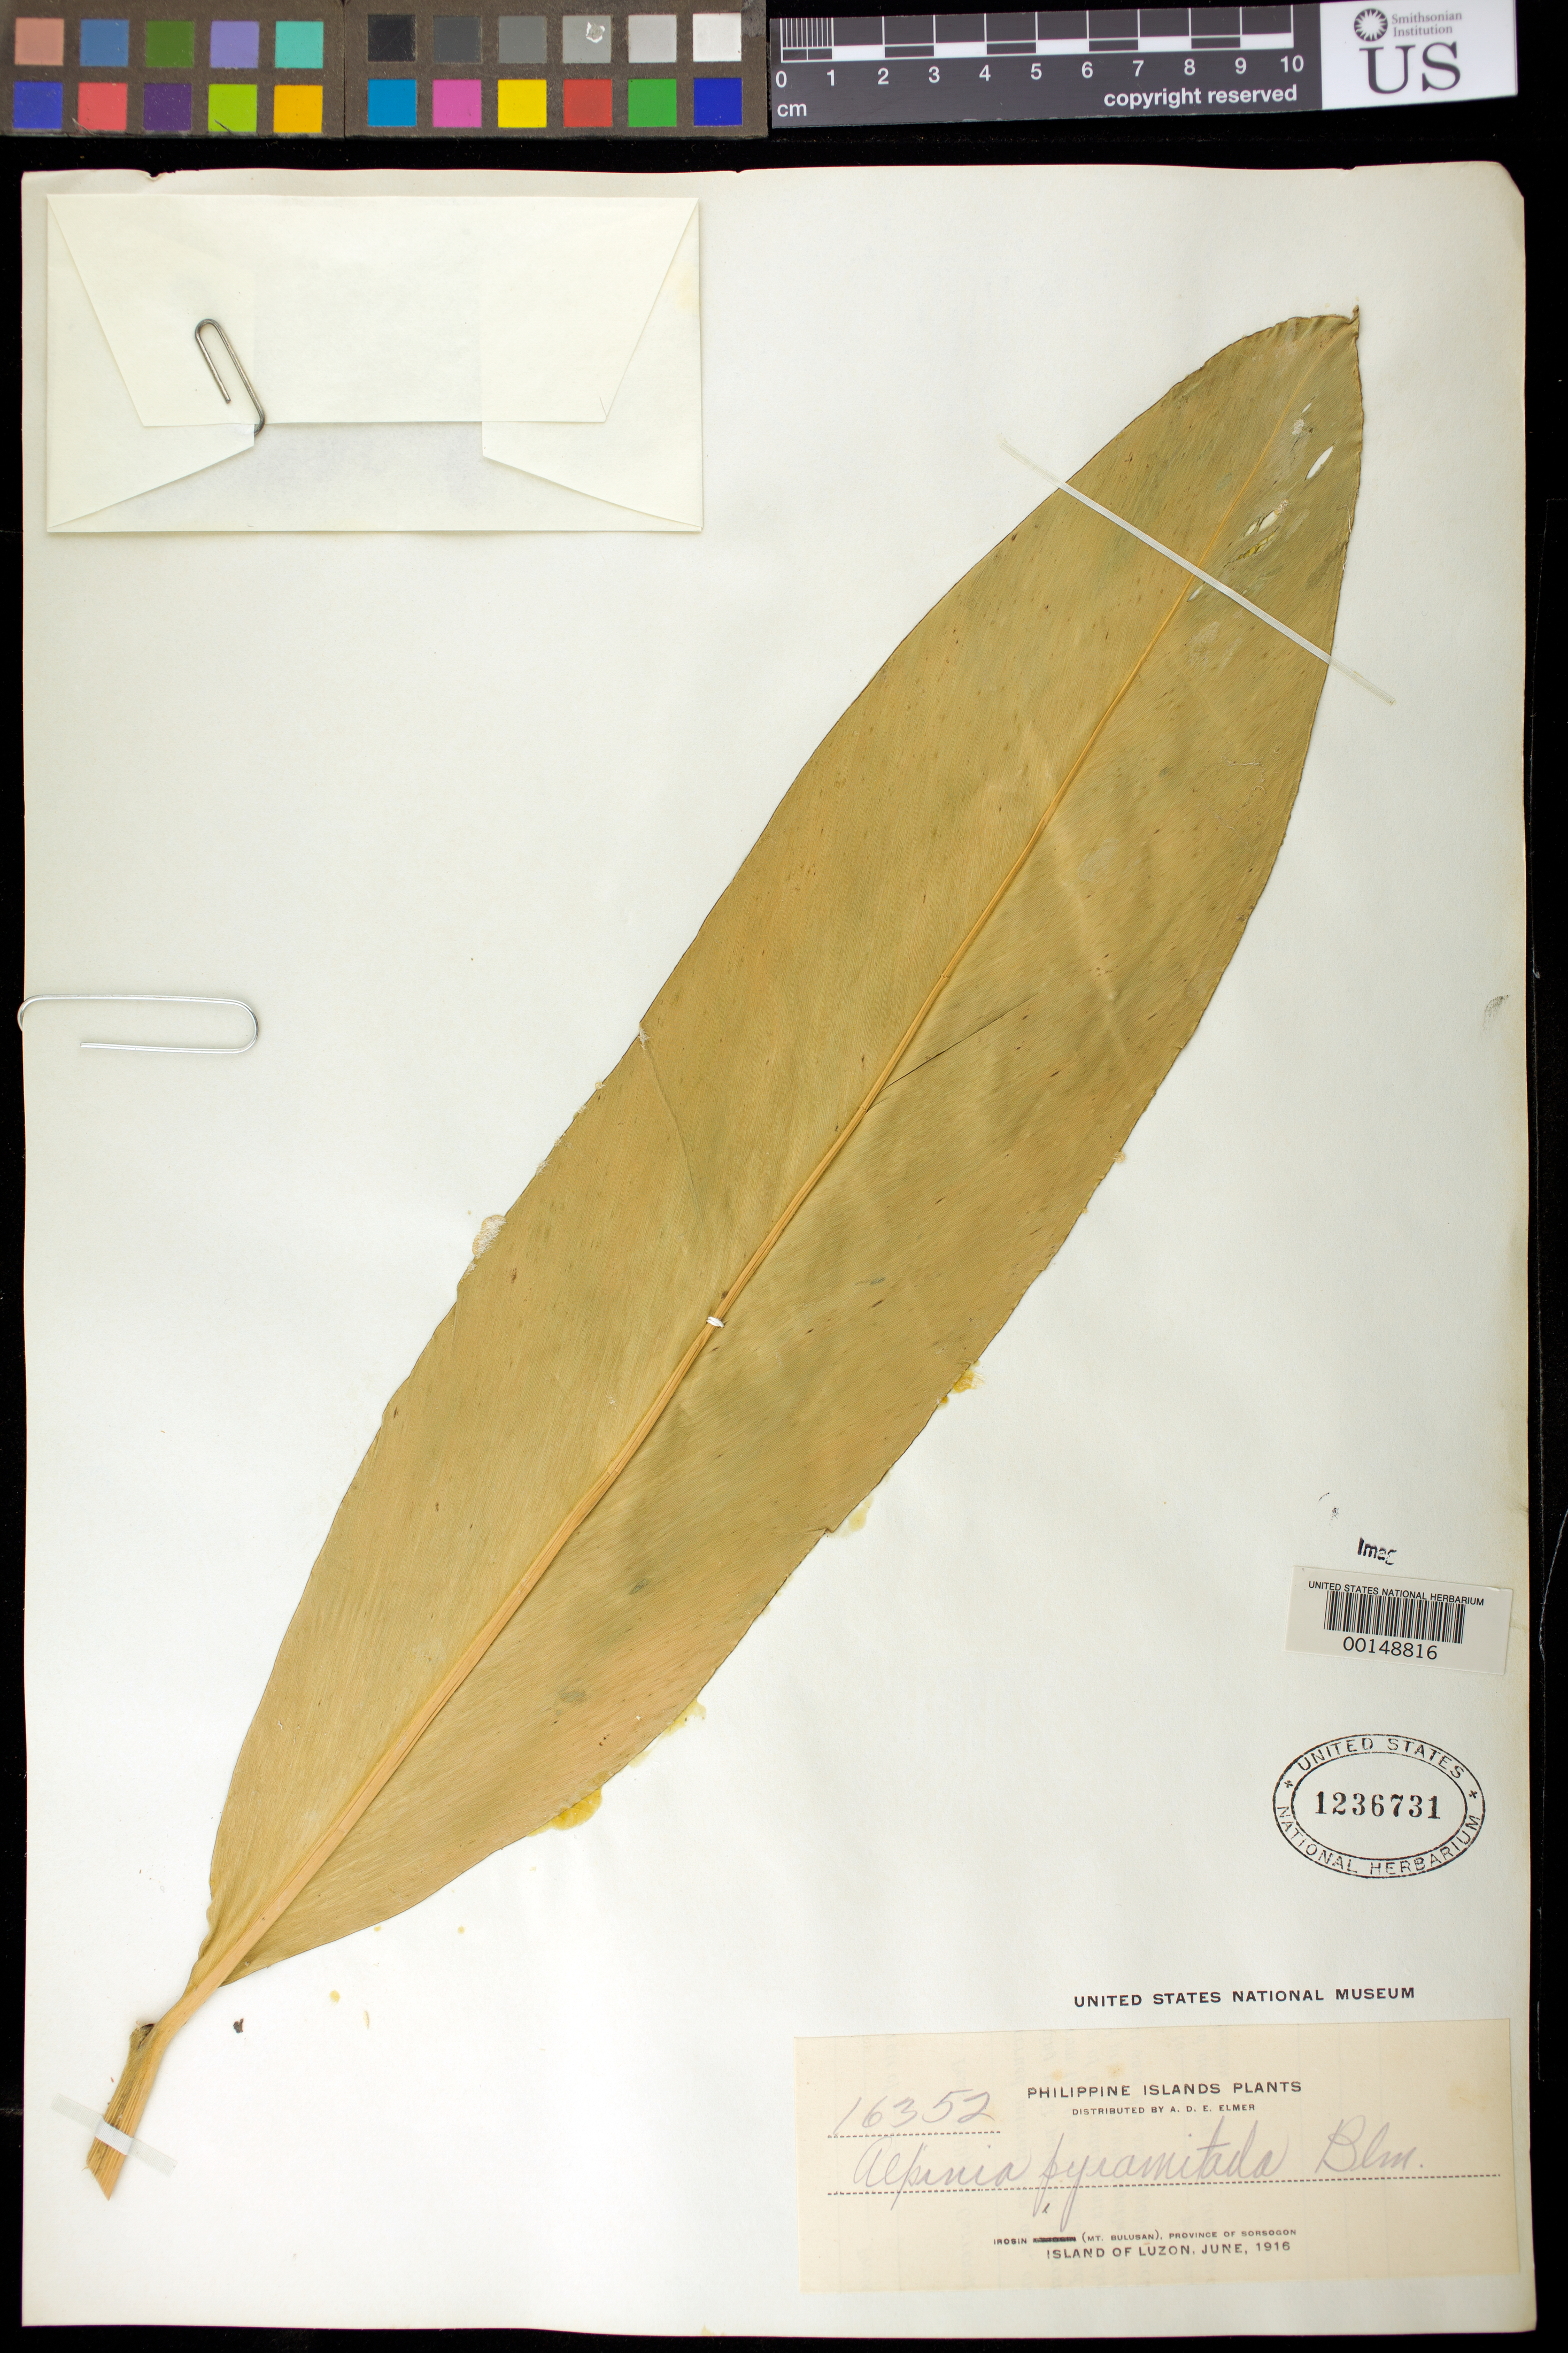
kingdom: Plantae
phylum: Tracheophyta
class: Liliopsida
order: Zingiberales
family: Zingiberaceae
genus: Alpinia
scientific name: Alpinia pyramidata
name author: Blume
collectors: A. D. E. Elmer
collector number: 16352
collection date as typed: Jun 1916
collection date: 1916-06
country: Philippines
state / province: Bicol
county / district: Sorsogon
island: Luzon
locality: Irosin, Mt. Bulusan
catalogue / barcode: US 1236731